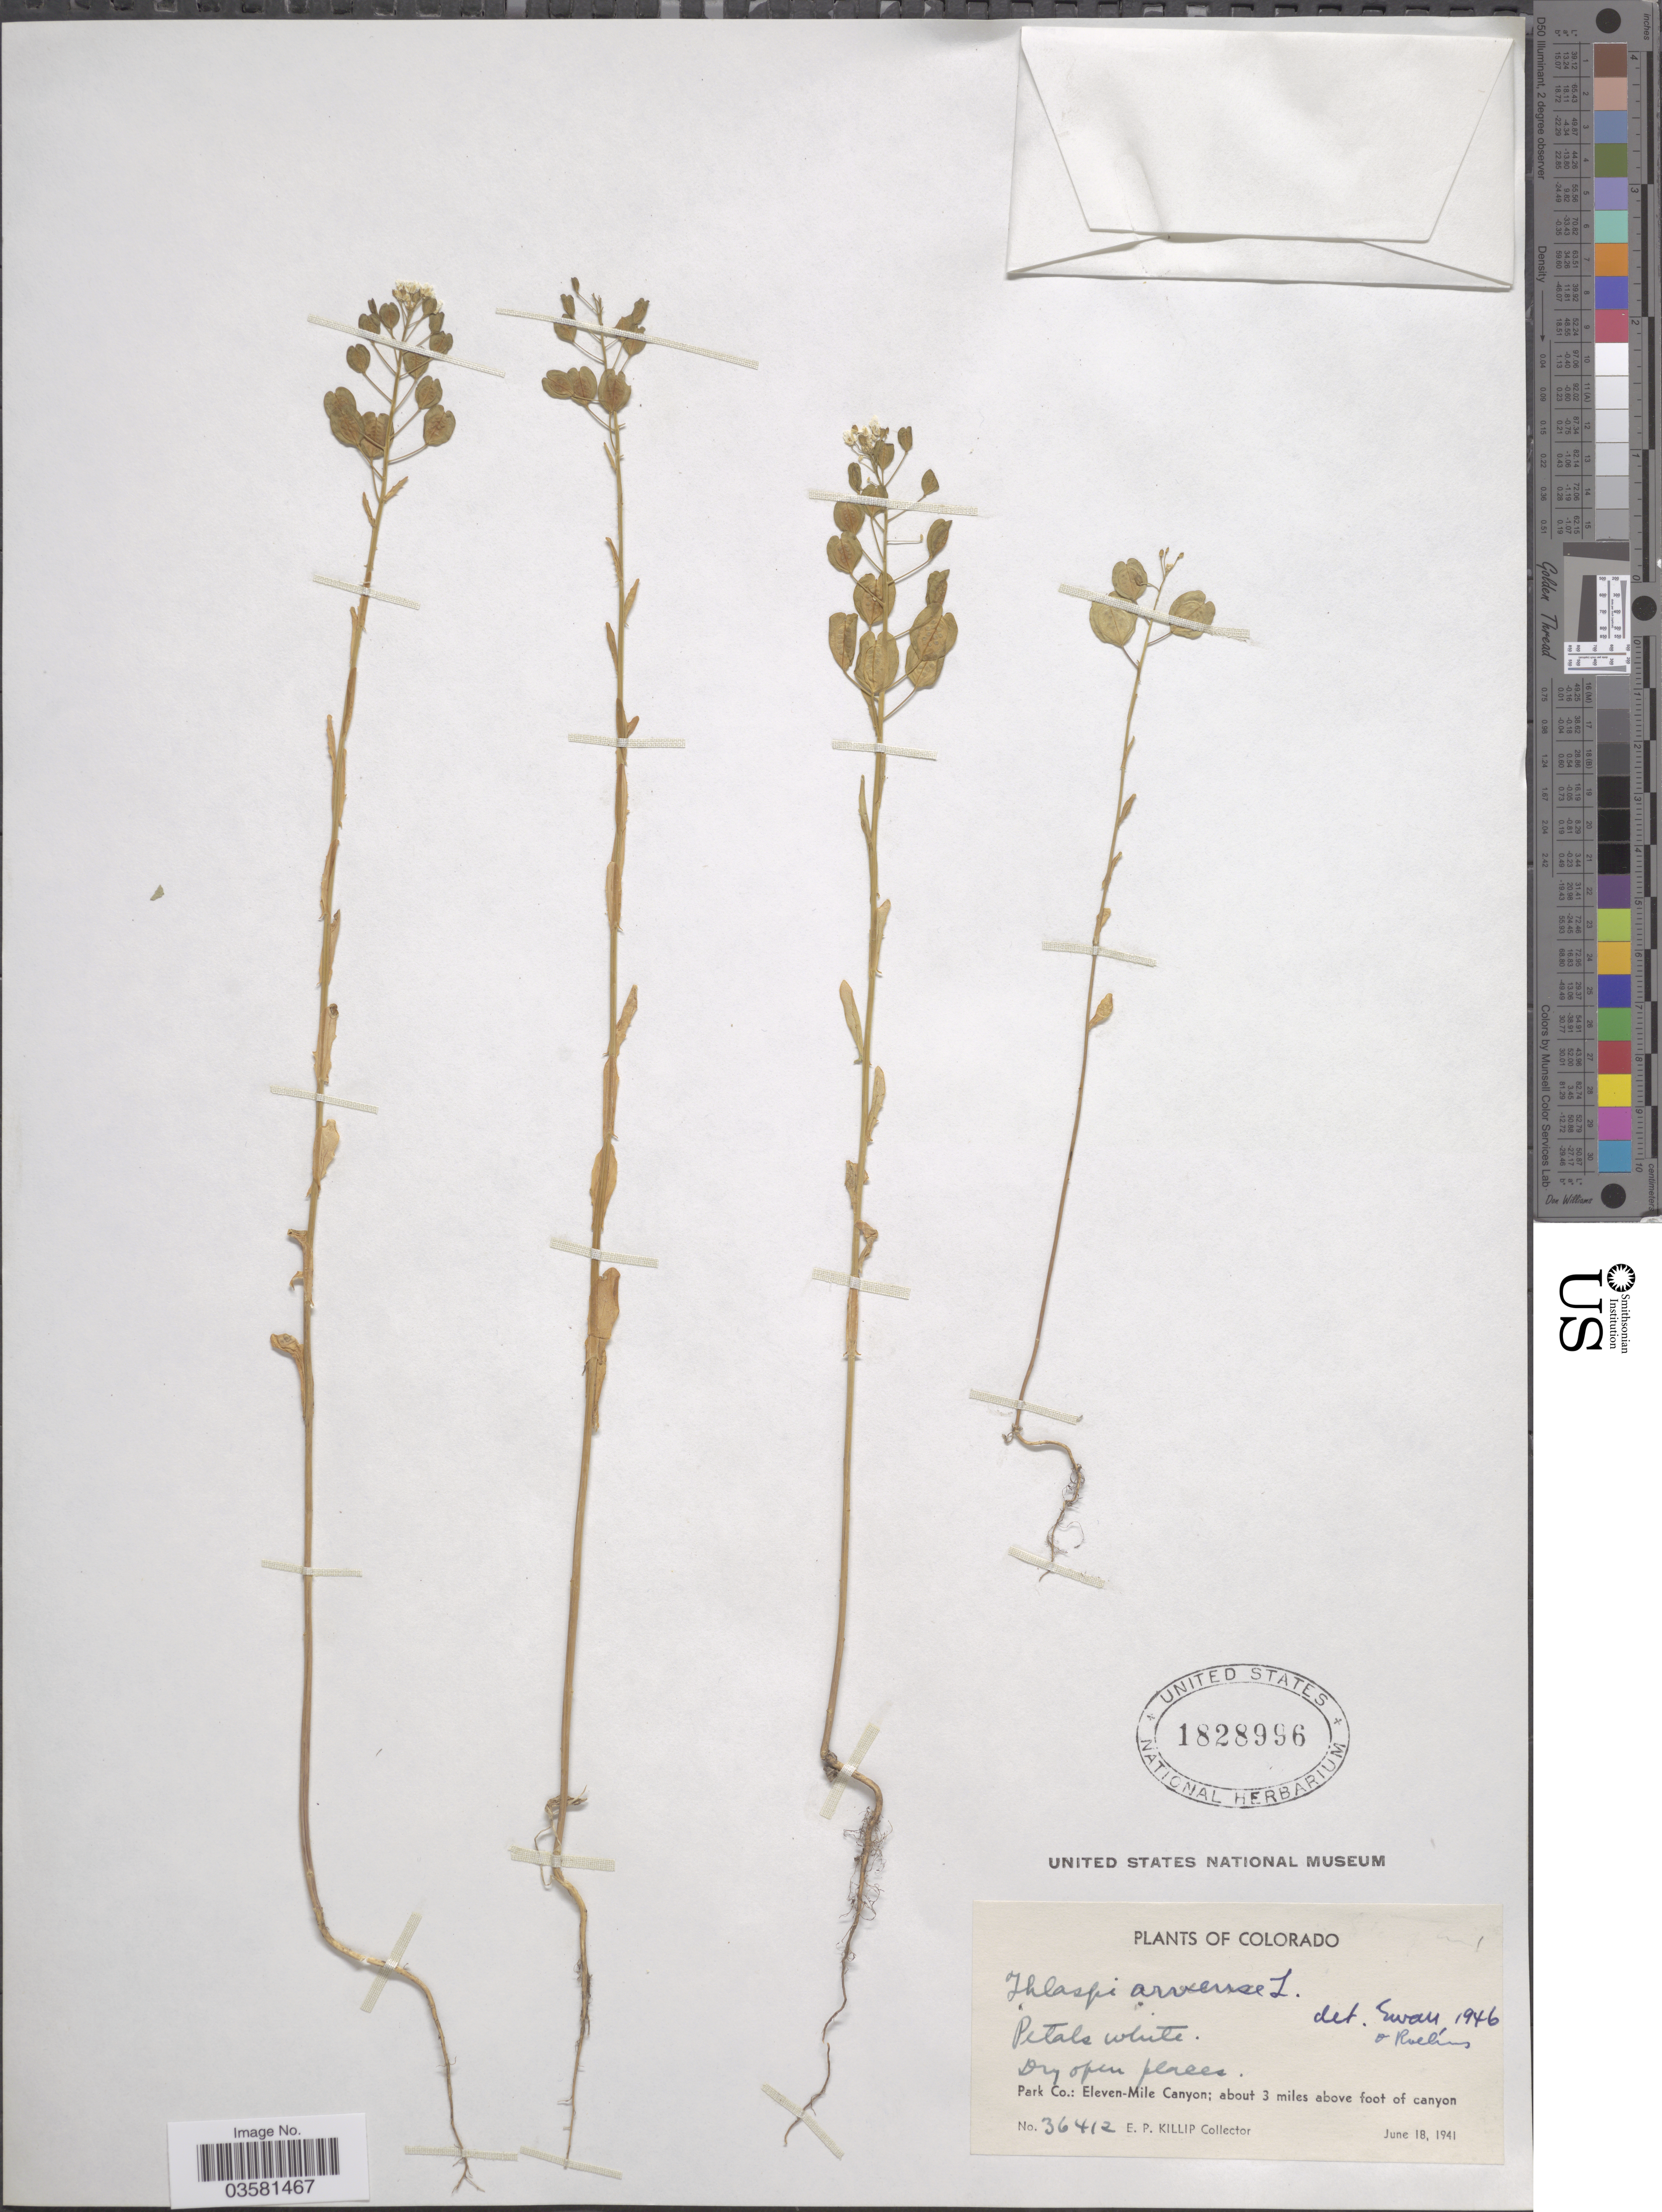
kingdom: Plantae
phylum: Tracheophyta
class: Magnoliopsida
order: Brassicales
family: Brassicaceae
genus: Thlaspi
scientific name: Thlaspi arvense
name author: L.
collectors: E. P. Killip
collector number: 36412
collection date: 1941-06-18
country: United States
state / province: Colorado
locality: Park Co.: Eleven-Mile Canyon; about 3 miles above foot of canyon.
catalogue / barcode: US 1828996